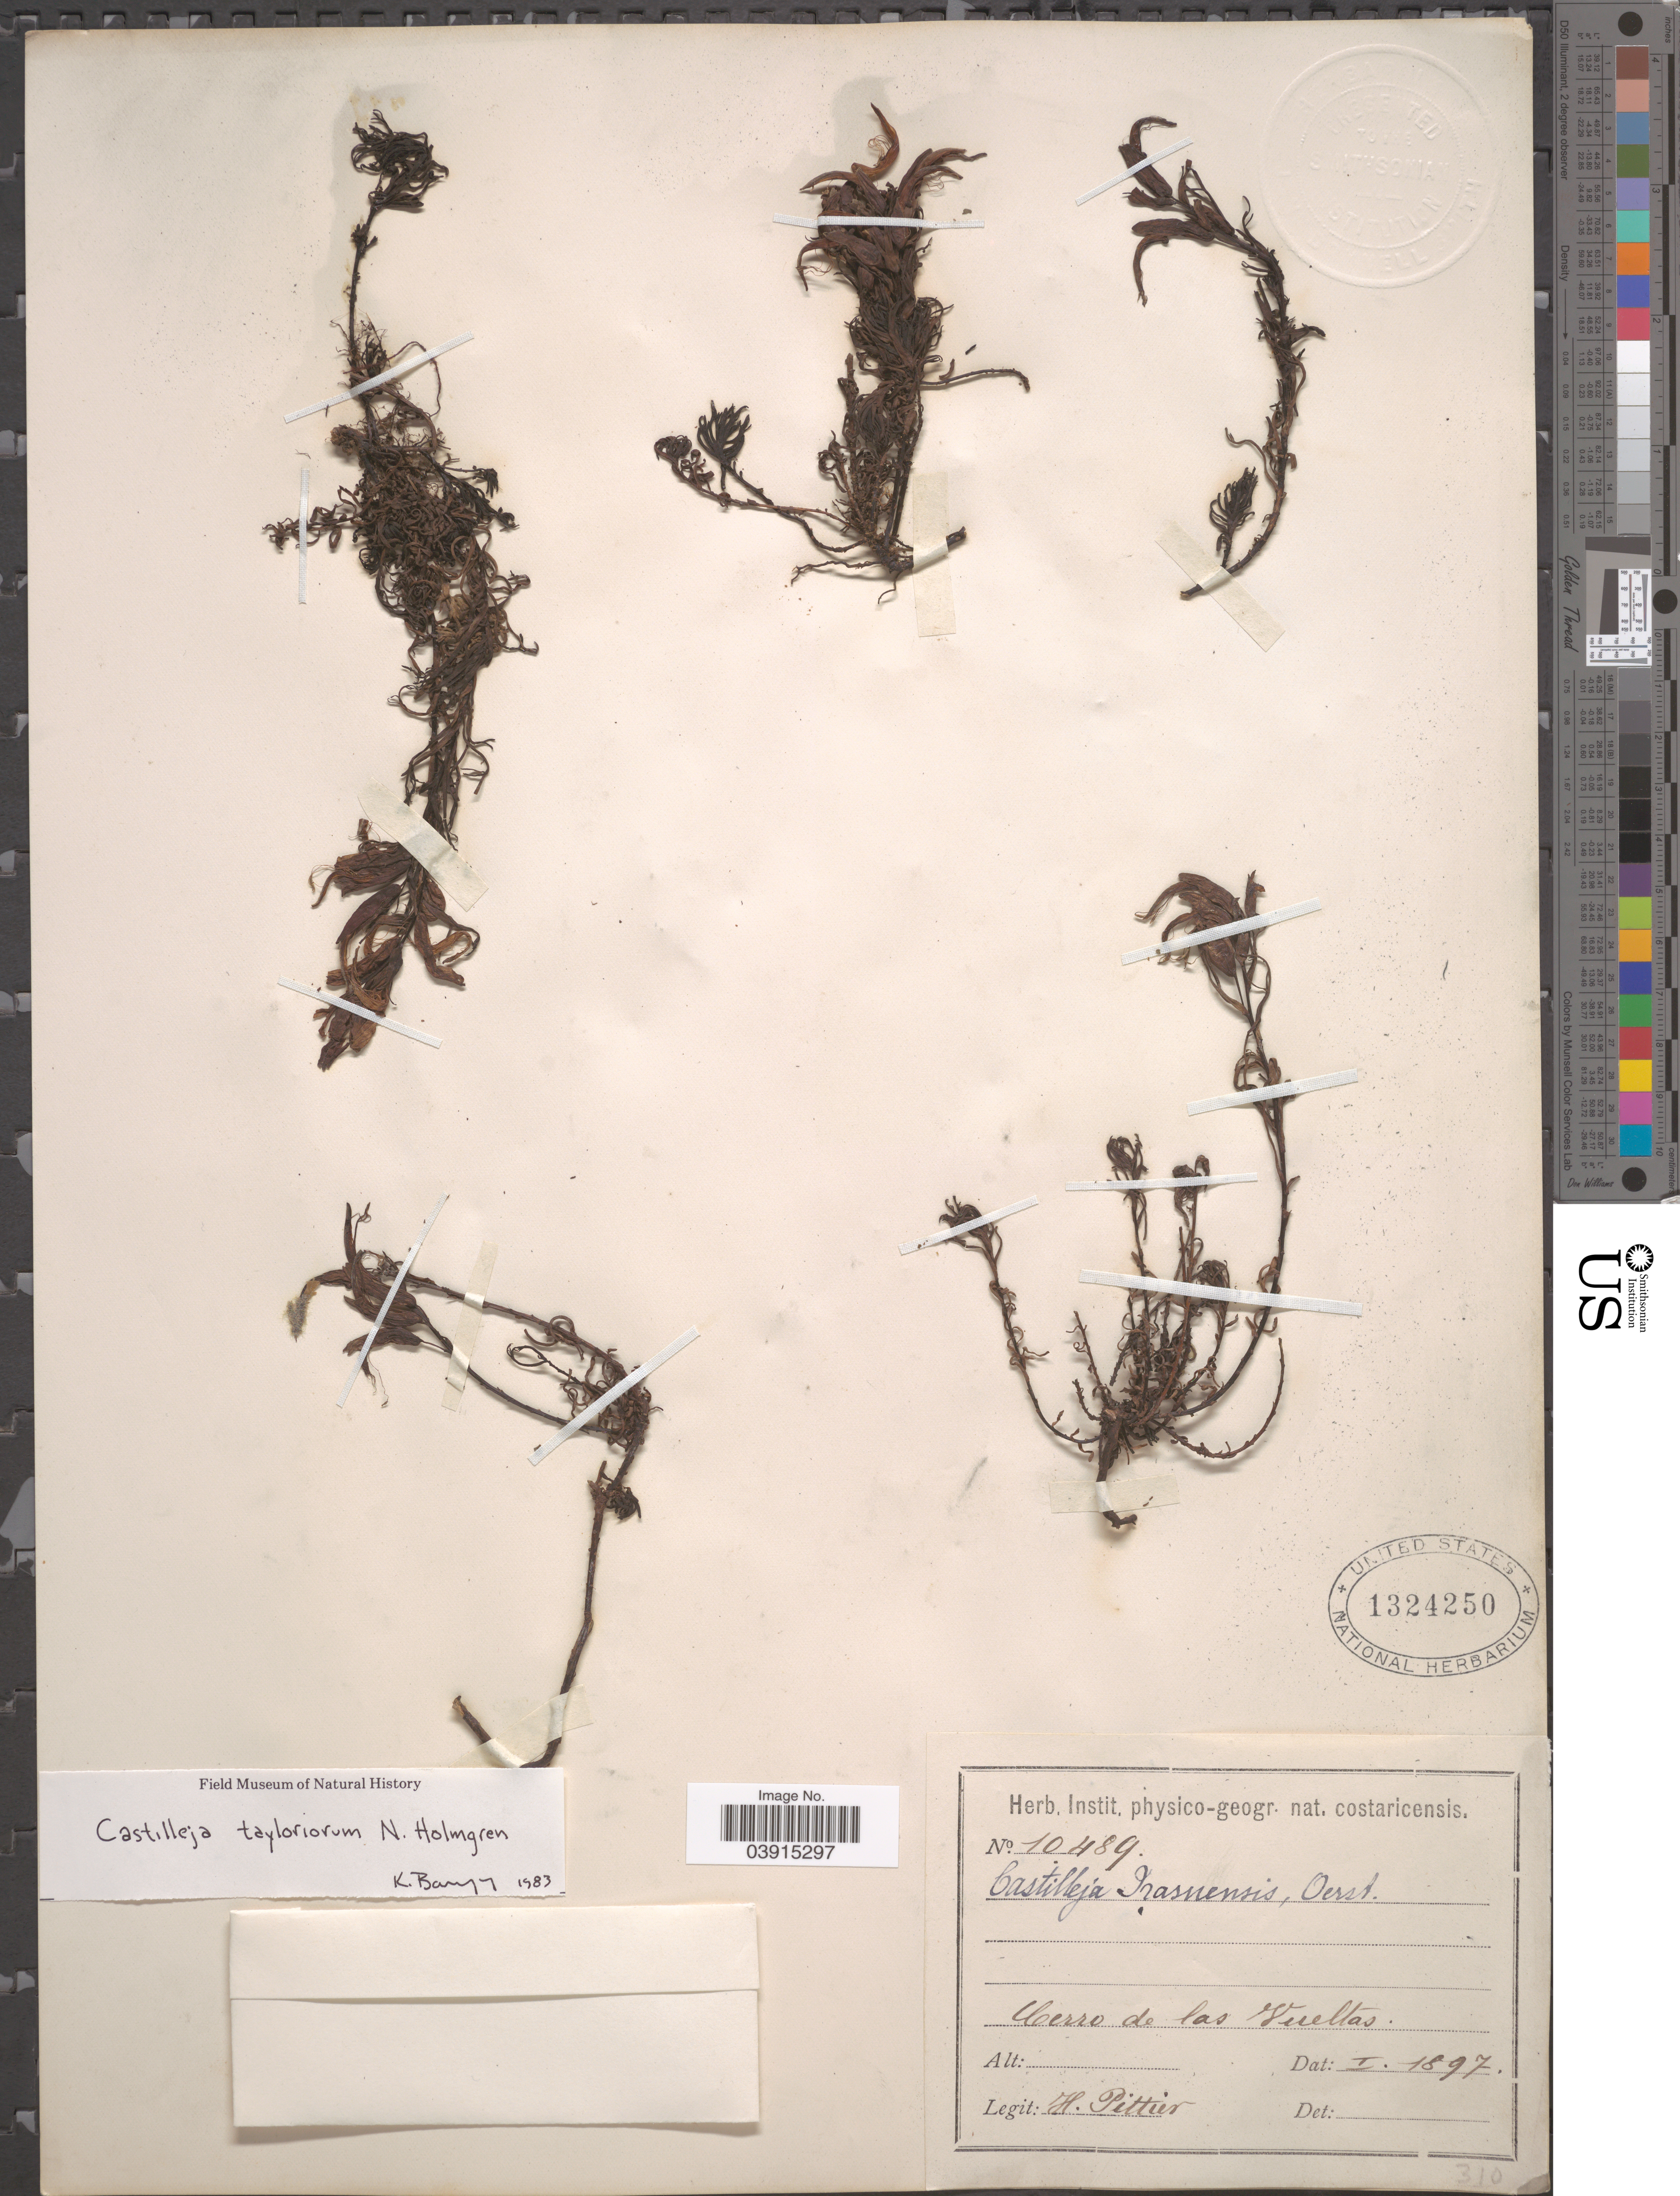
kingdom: Plantae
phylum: Tracheophyta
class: Magnoliopsida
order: Lamiales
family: Orobanchaceae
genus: Castilleja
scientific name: Castilleja irazuensis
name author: Oerst.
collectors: H. F. Pittier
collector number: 10489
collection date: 1897-01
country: Costa Rica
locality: Cerro de las Vueltas.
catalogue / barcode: US 1324250